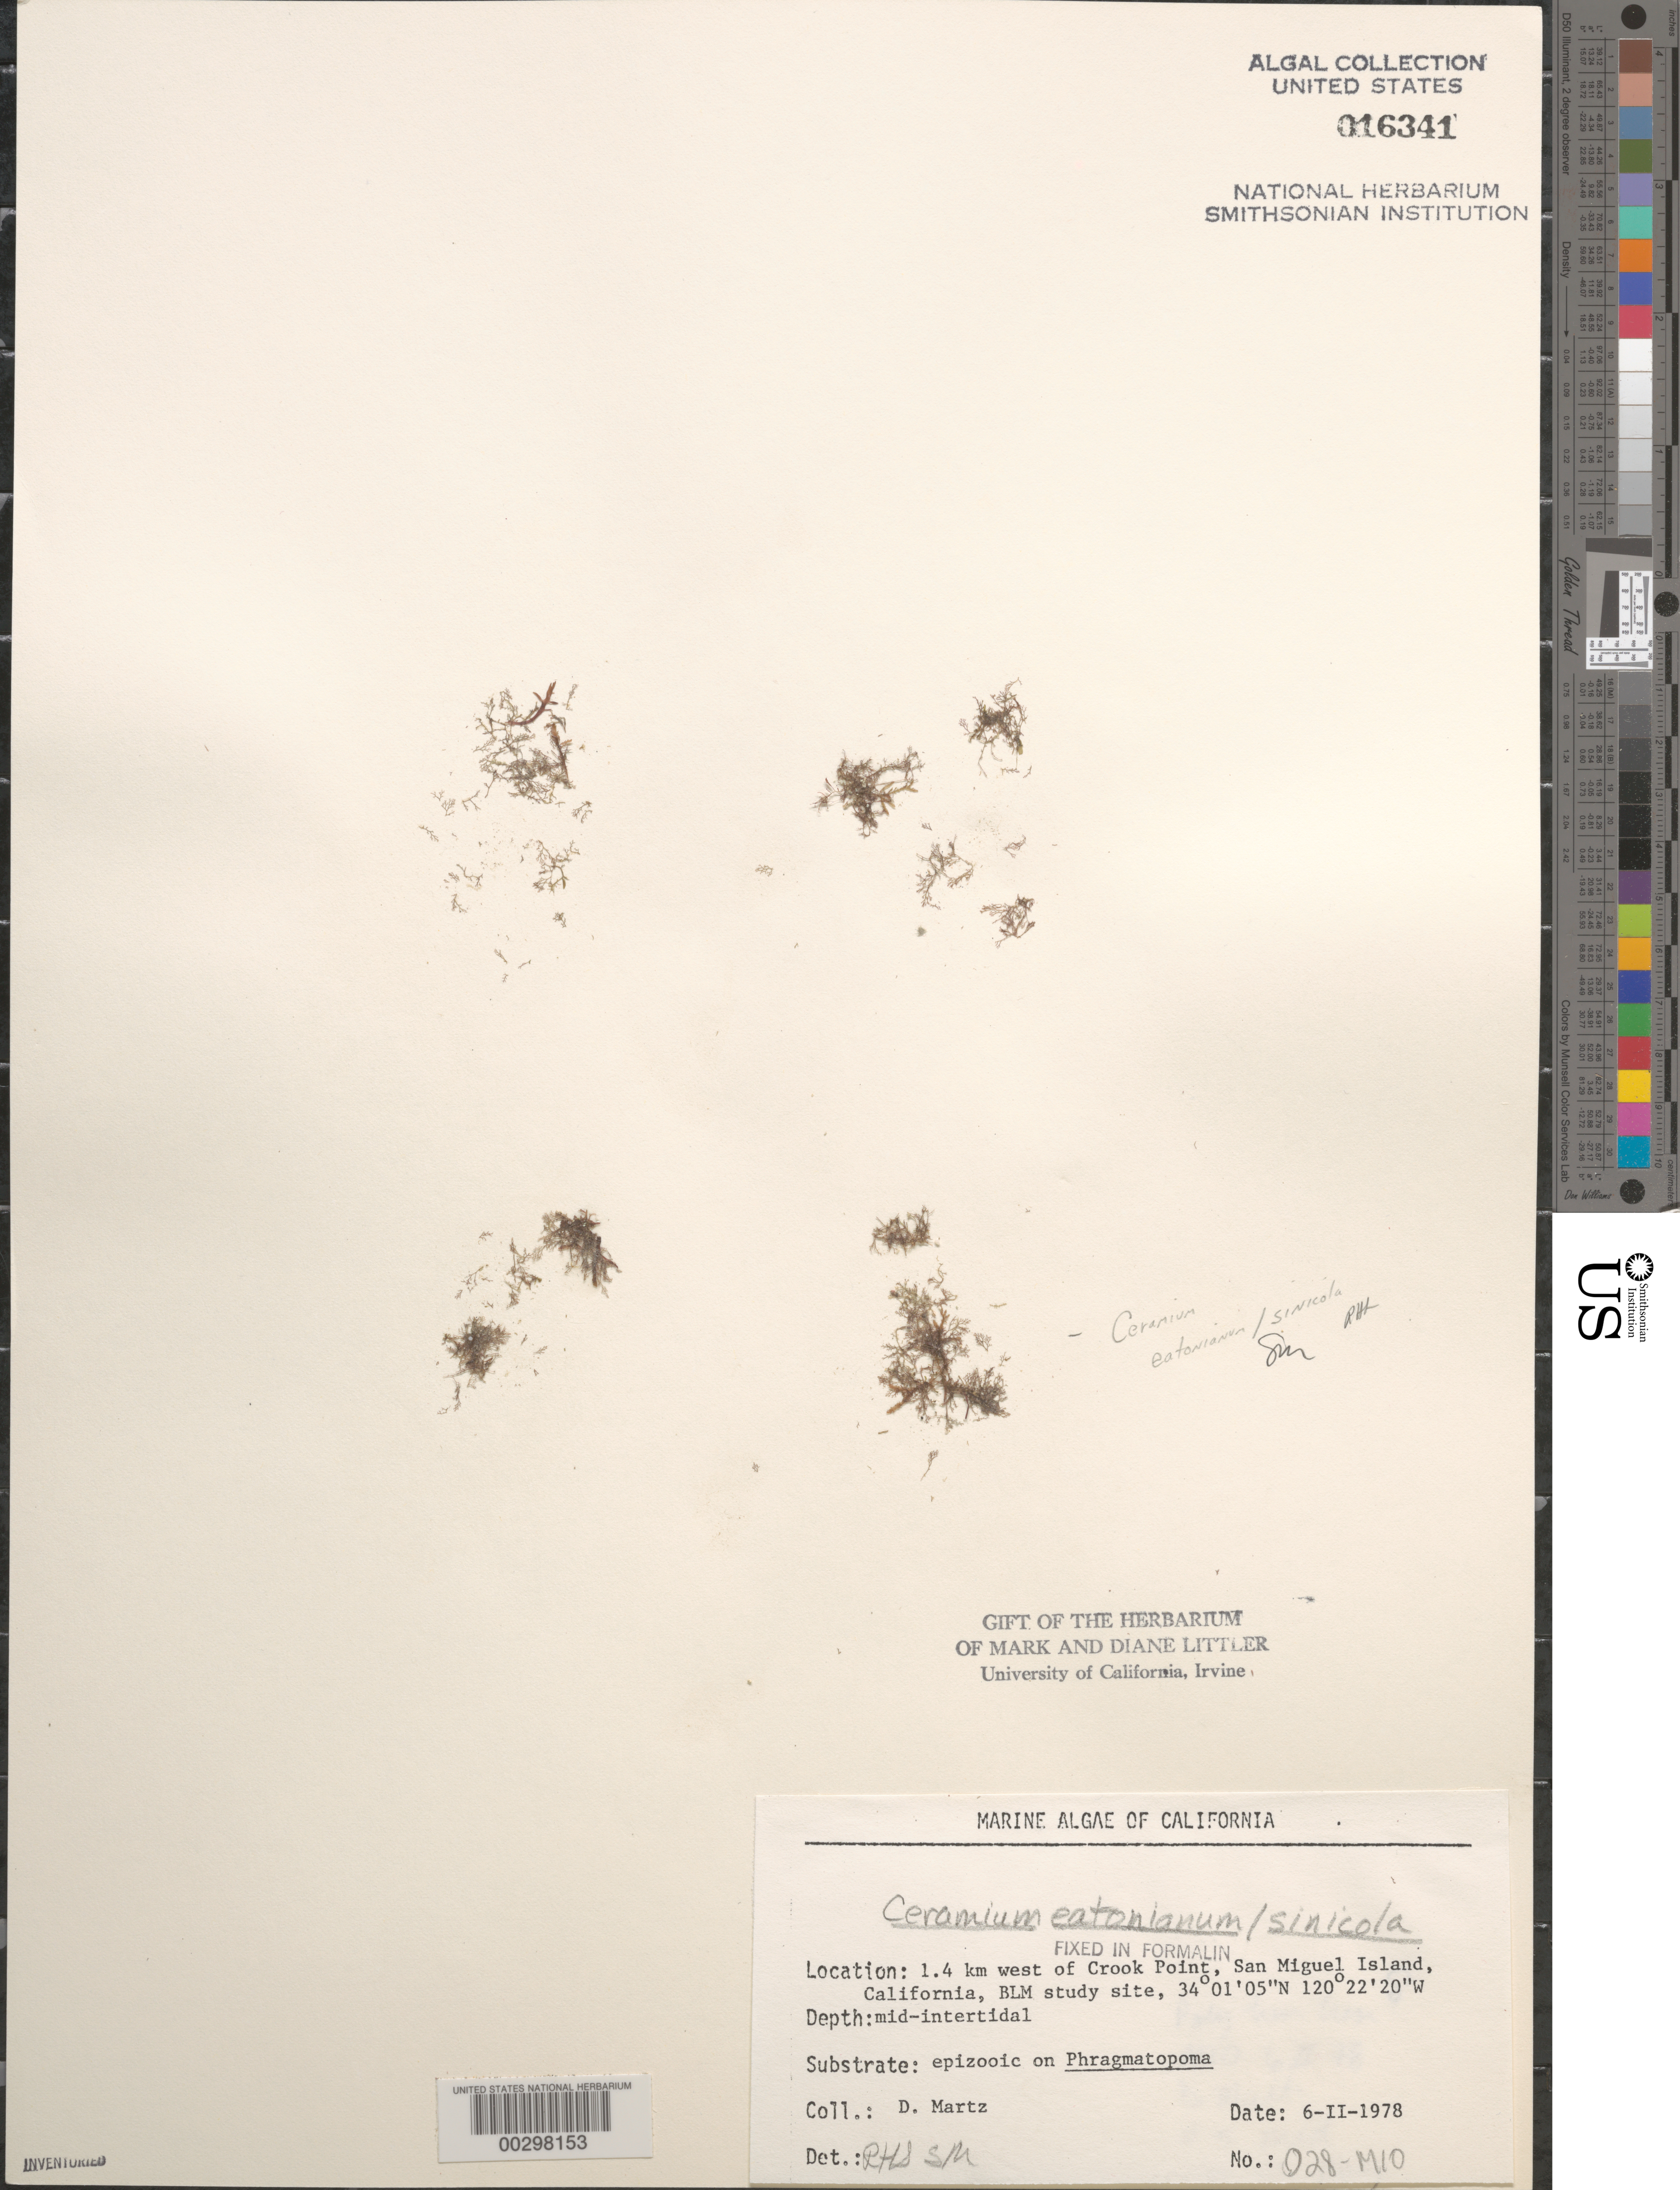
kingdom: Plantae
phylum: Rhodophyta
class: Florideophyceae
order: Ceramiales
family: Ceramiaceae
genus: Corallophila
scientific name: Corallophila eatoniana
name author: (Farl.) T.O. Cho et al.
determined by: Algae name updating Project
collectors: D. Martz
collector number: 028-mio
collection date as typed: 06 Feb 1978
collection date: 1978-02-06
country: United States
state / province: California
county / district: Santa Barbara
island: San Miguel Island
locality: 1.4 km north of Crook Point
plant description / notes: BLM-SOCALBIGHT Rocky Intertidal Survey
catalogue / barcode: US 16341